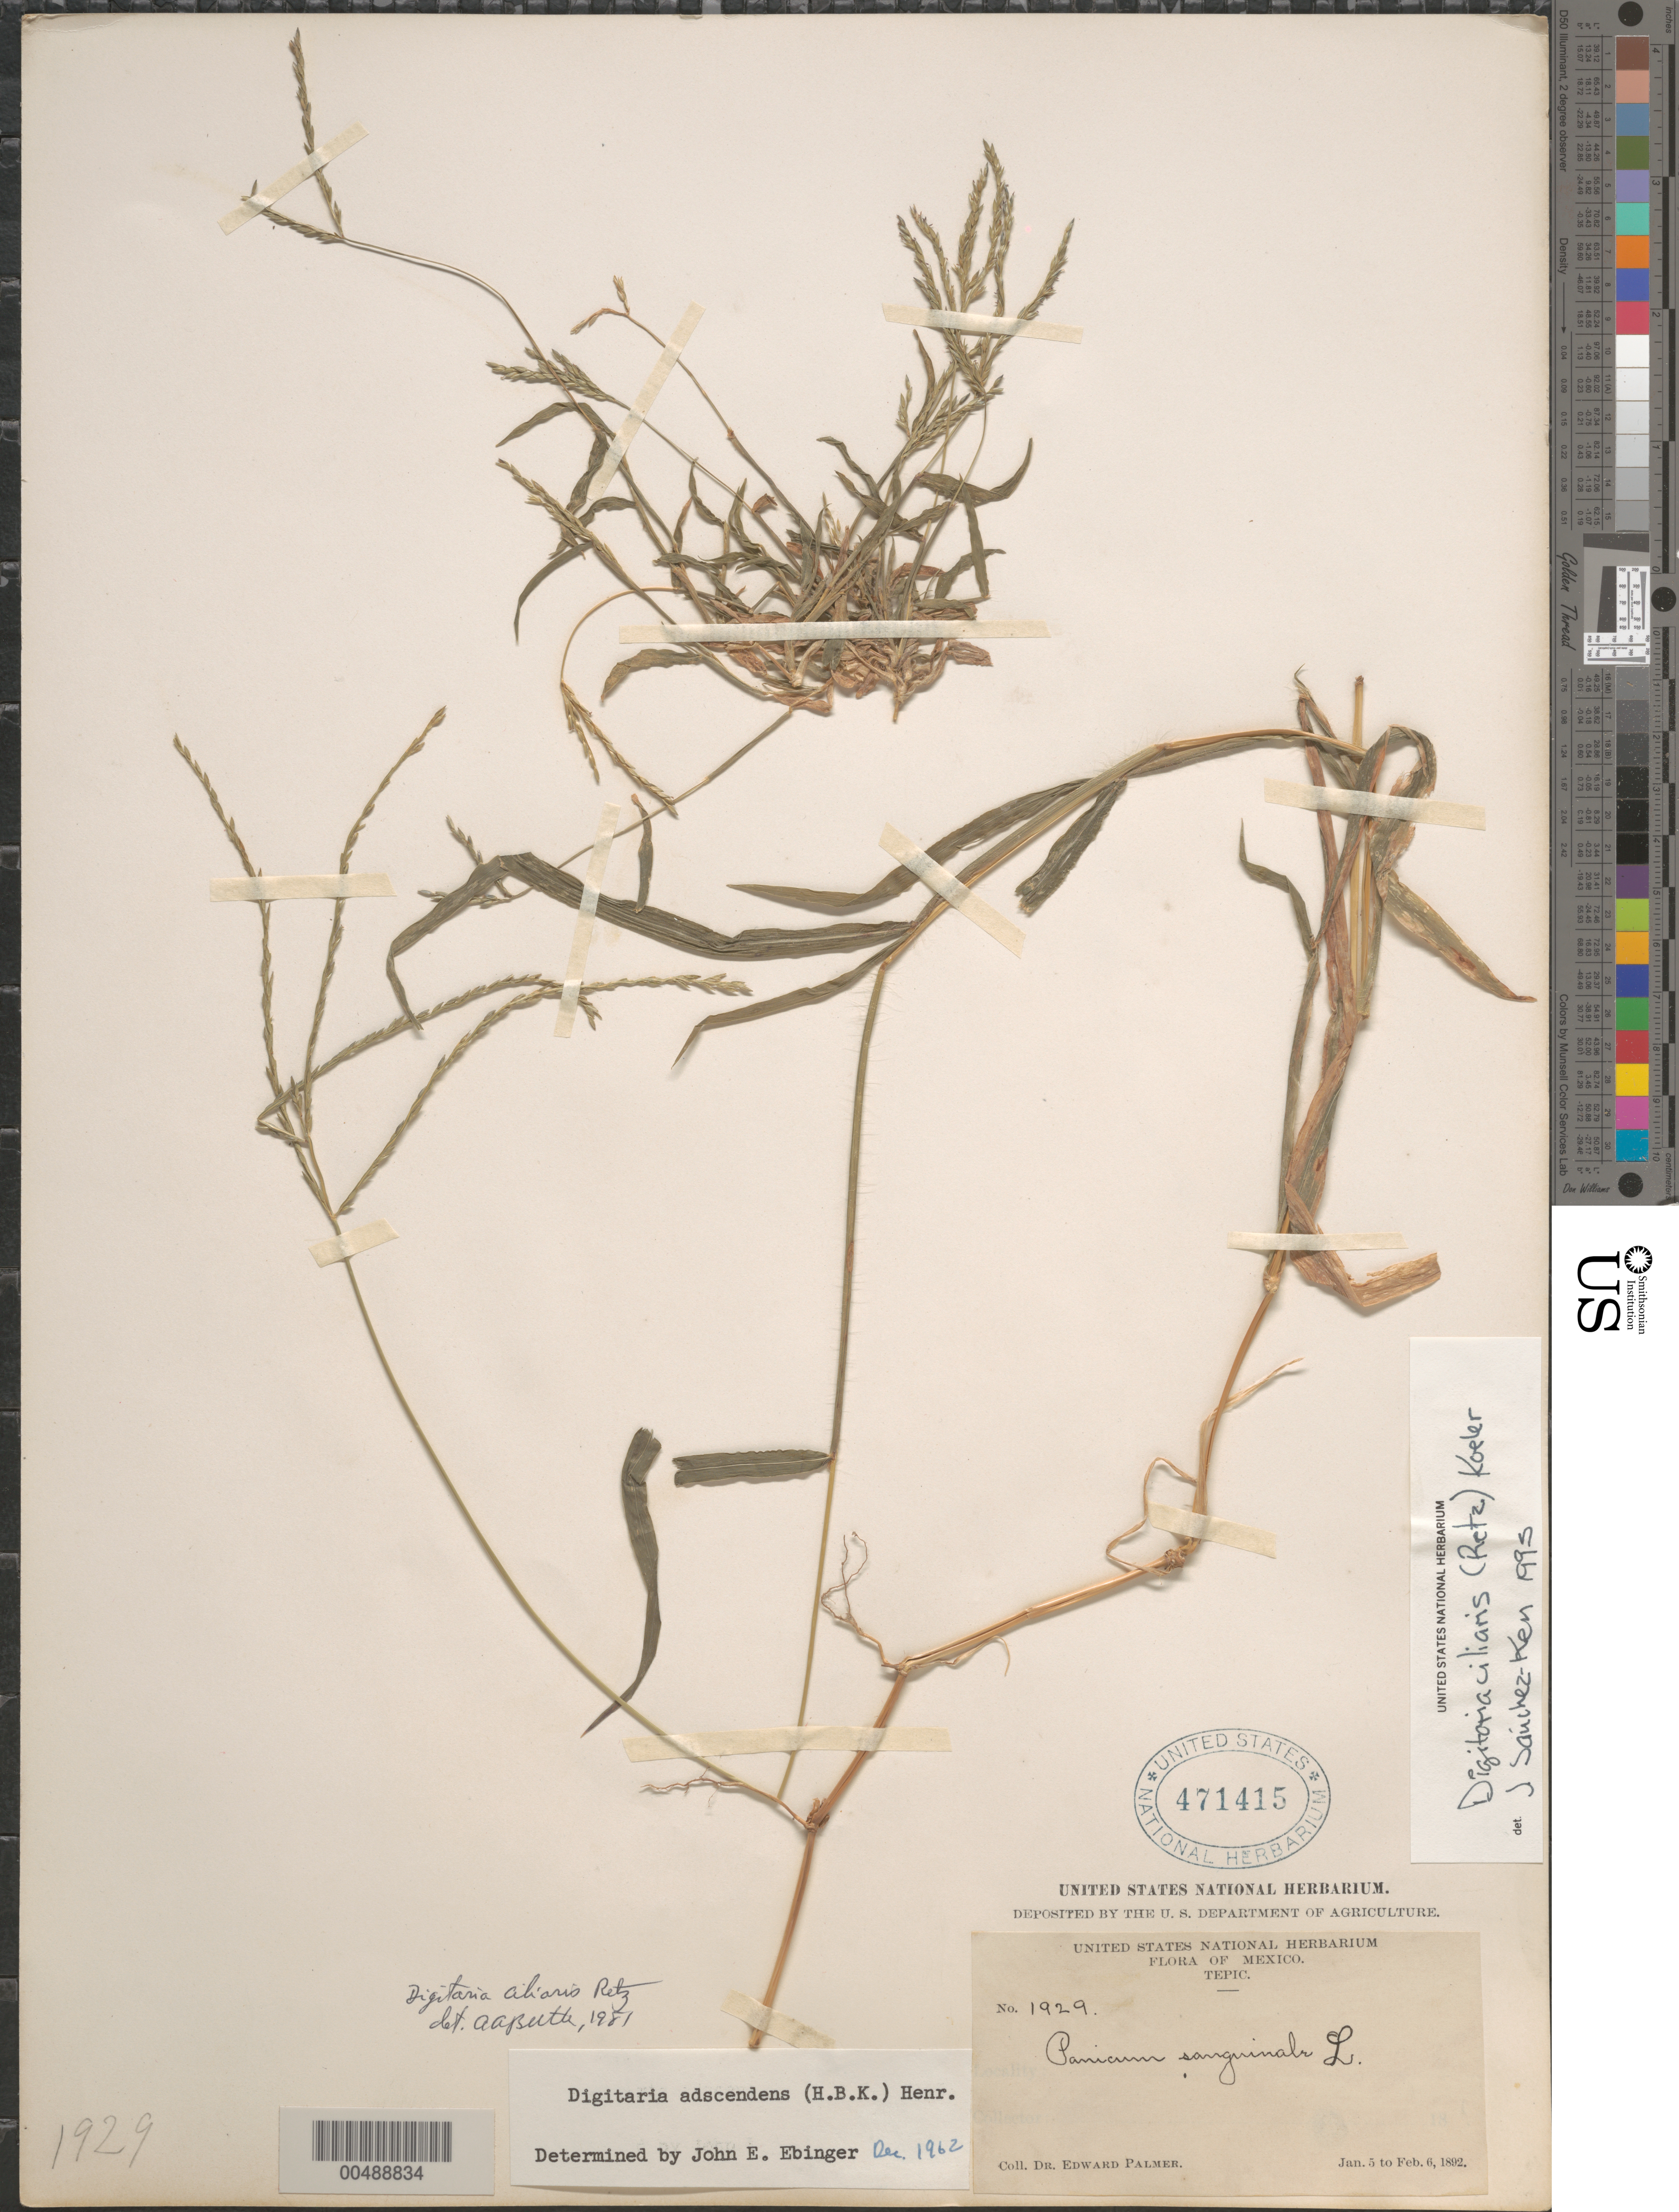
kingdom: Plantae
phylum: Tracheophyta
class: Liliopsida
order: Poales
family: Poaceae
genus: Digitaria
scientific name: Digitaria ciliaris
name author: (Retz.) Koeler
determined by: Beetle, Alan A.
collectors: E. Palmer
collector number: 1929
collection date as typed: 5 Jan 1892 to 6 Feb 1892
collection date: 1892-01-05/1892-02-06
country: Mexico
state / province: Nayarit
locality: Tepic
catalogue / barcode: US 471415